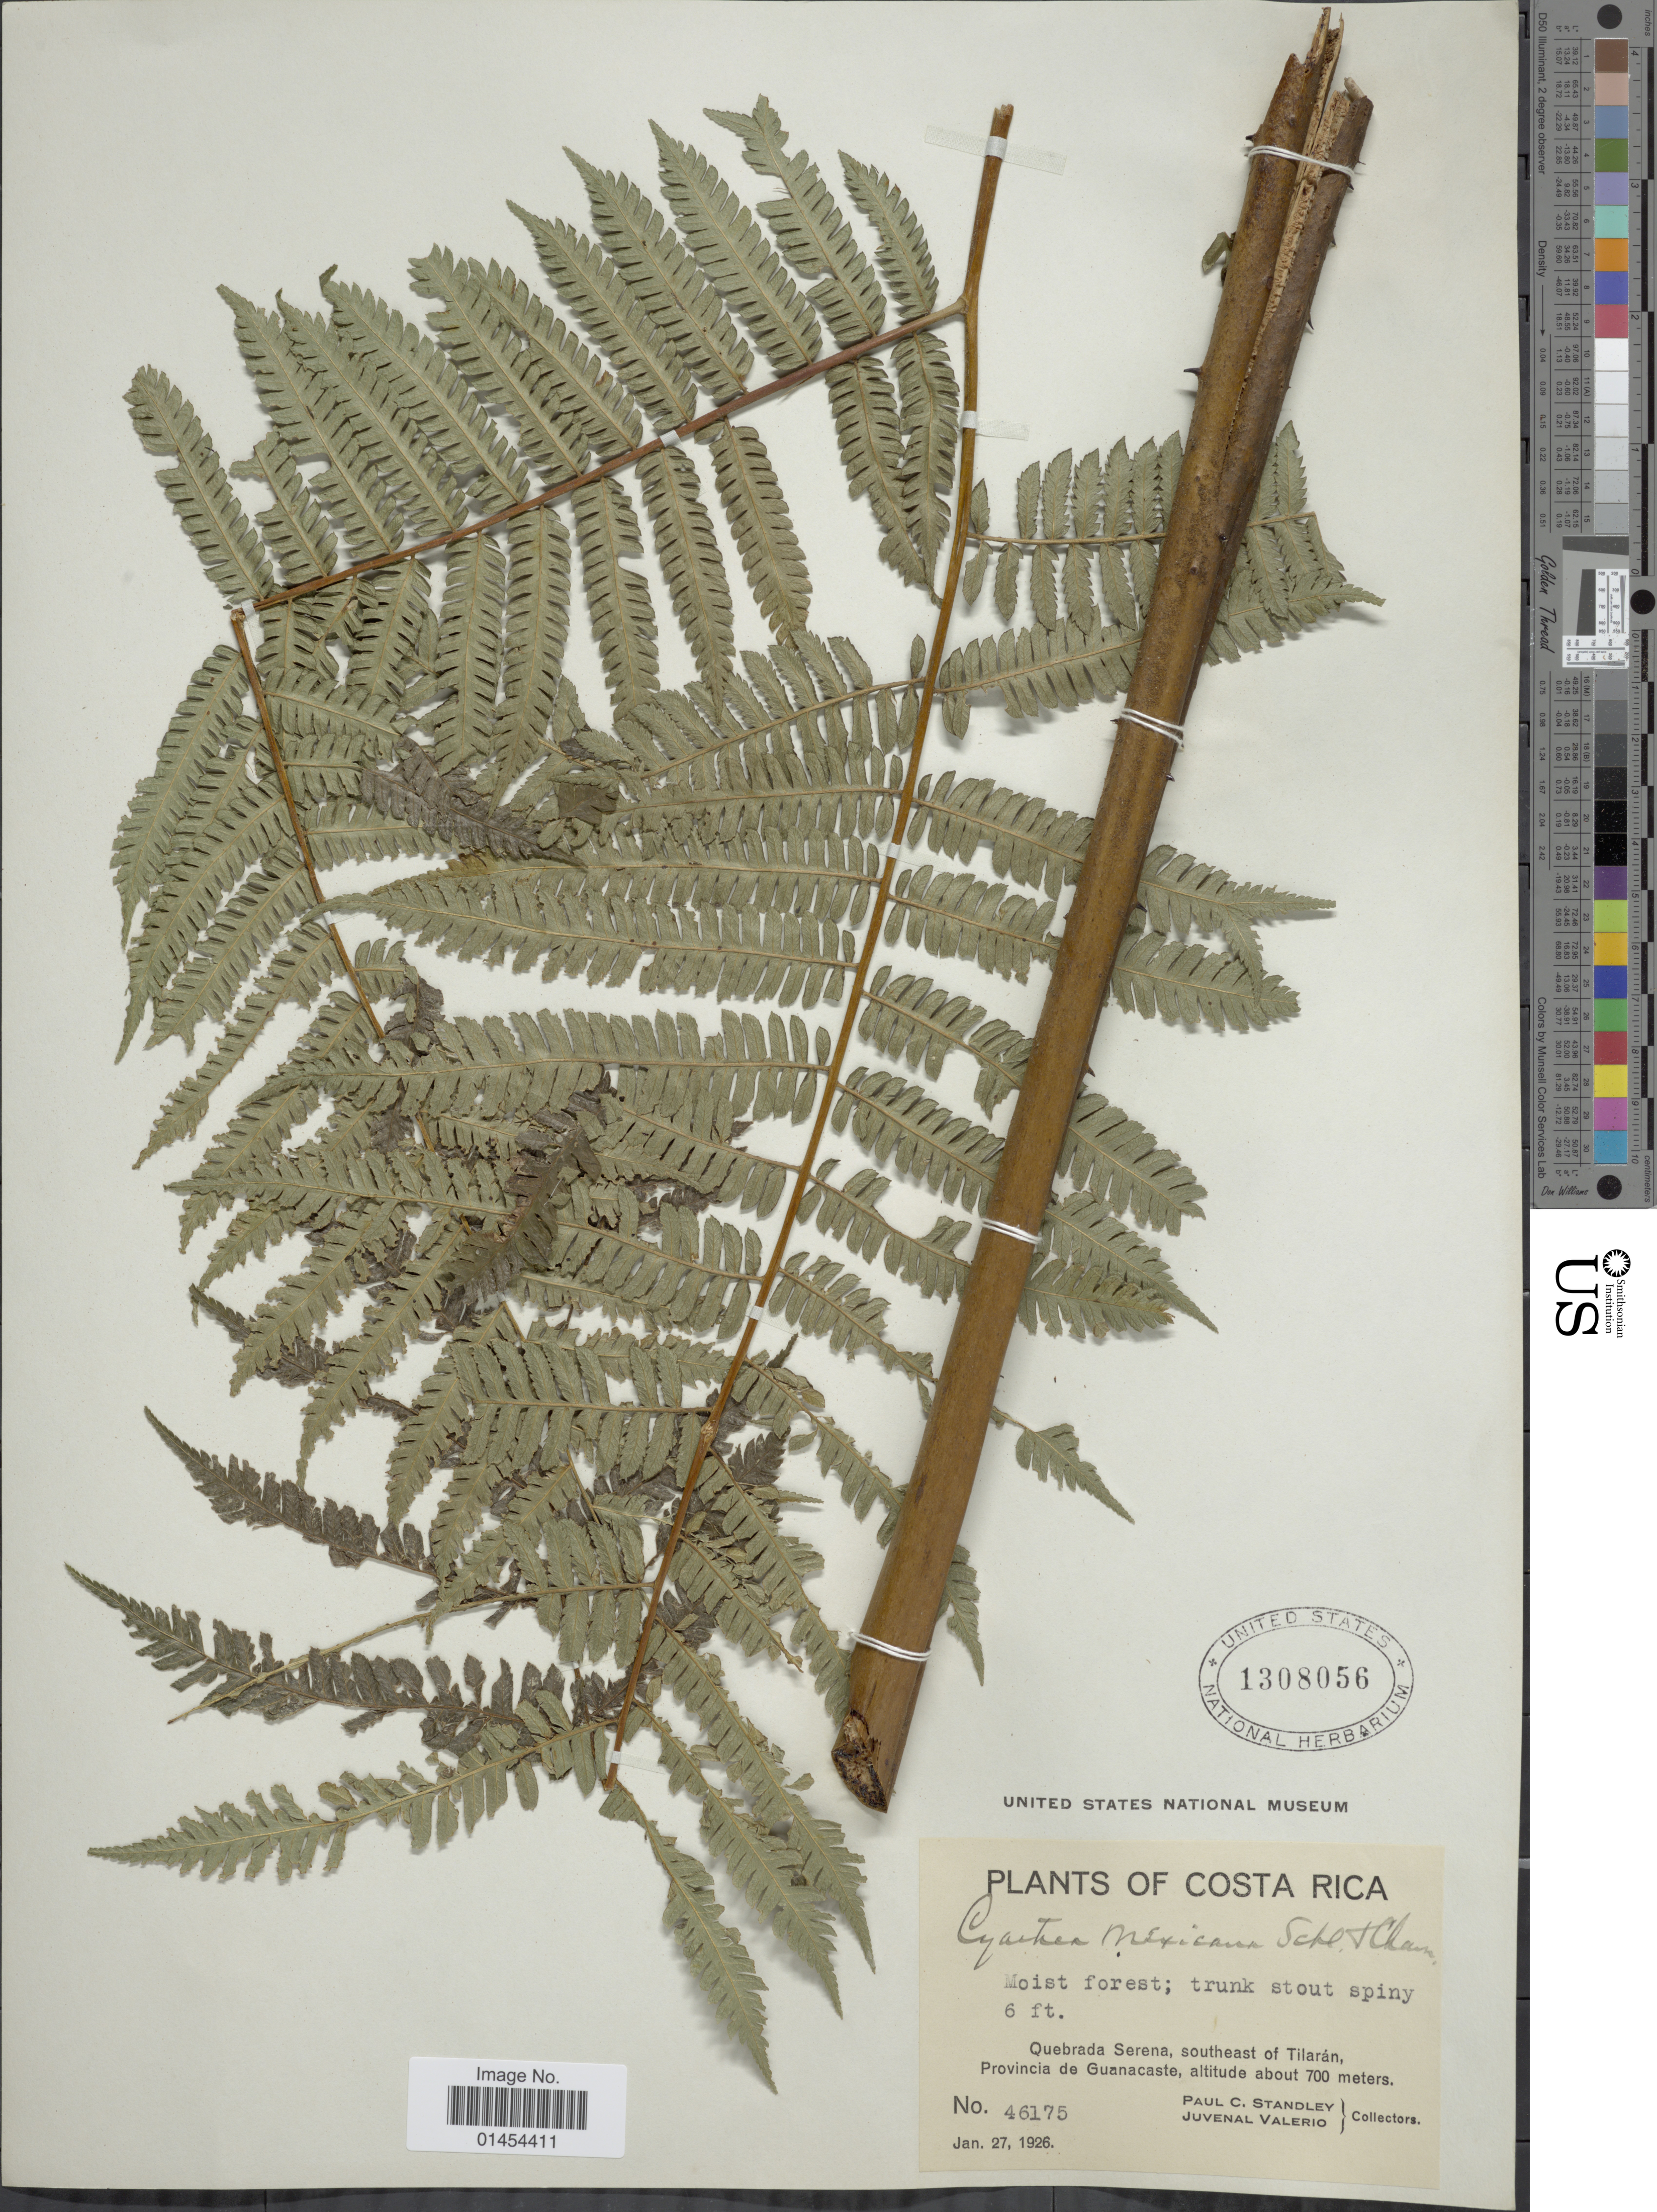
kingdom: Plantae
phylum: Tracheophyta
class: Polypodiopsida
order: Cyatheales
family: Cyatheaceae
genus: Alsophila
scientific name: Alsophila firma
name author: (Baker) D.S. Conant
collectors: P. C. Standley & J. Valerio R.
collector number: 46175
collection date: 1926-01-27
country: Costa Rica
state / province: Guanacaste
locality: Quebrada Serena, southeast of Tilarán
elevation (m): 700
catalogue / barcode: US 1308056